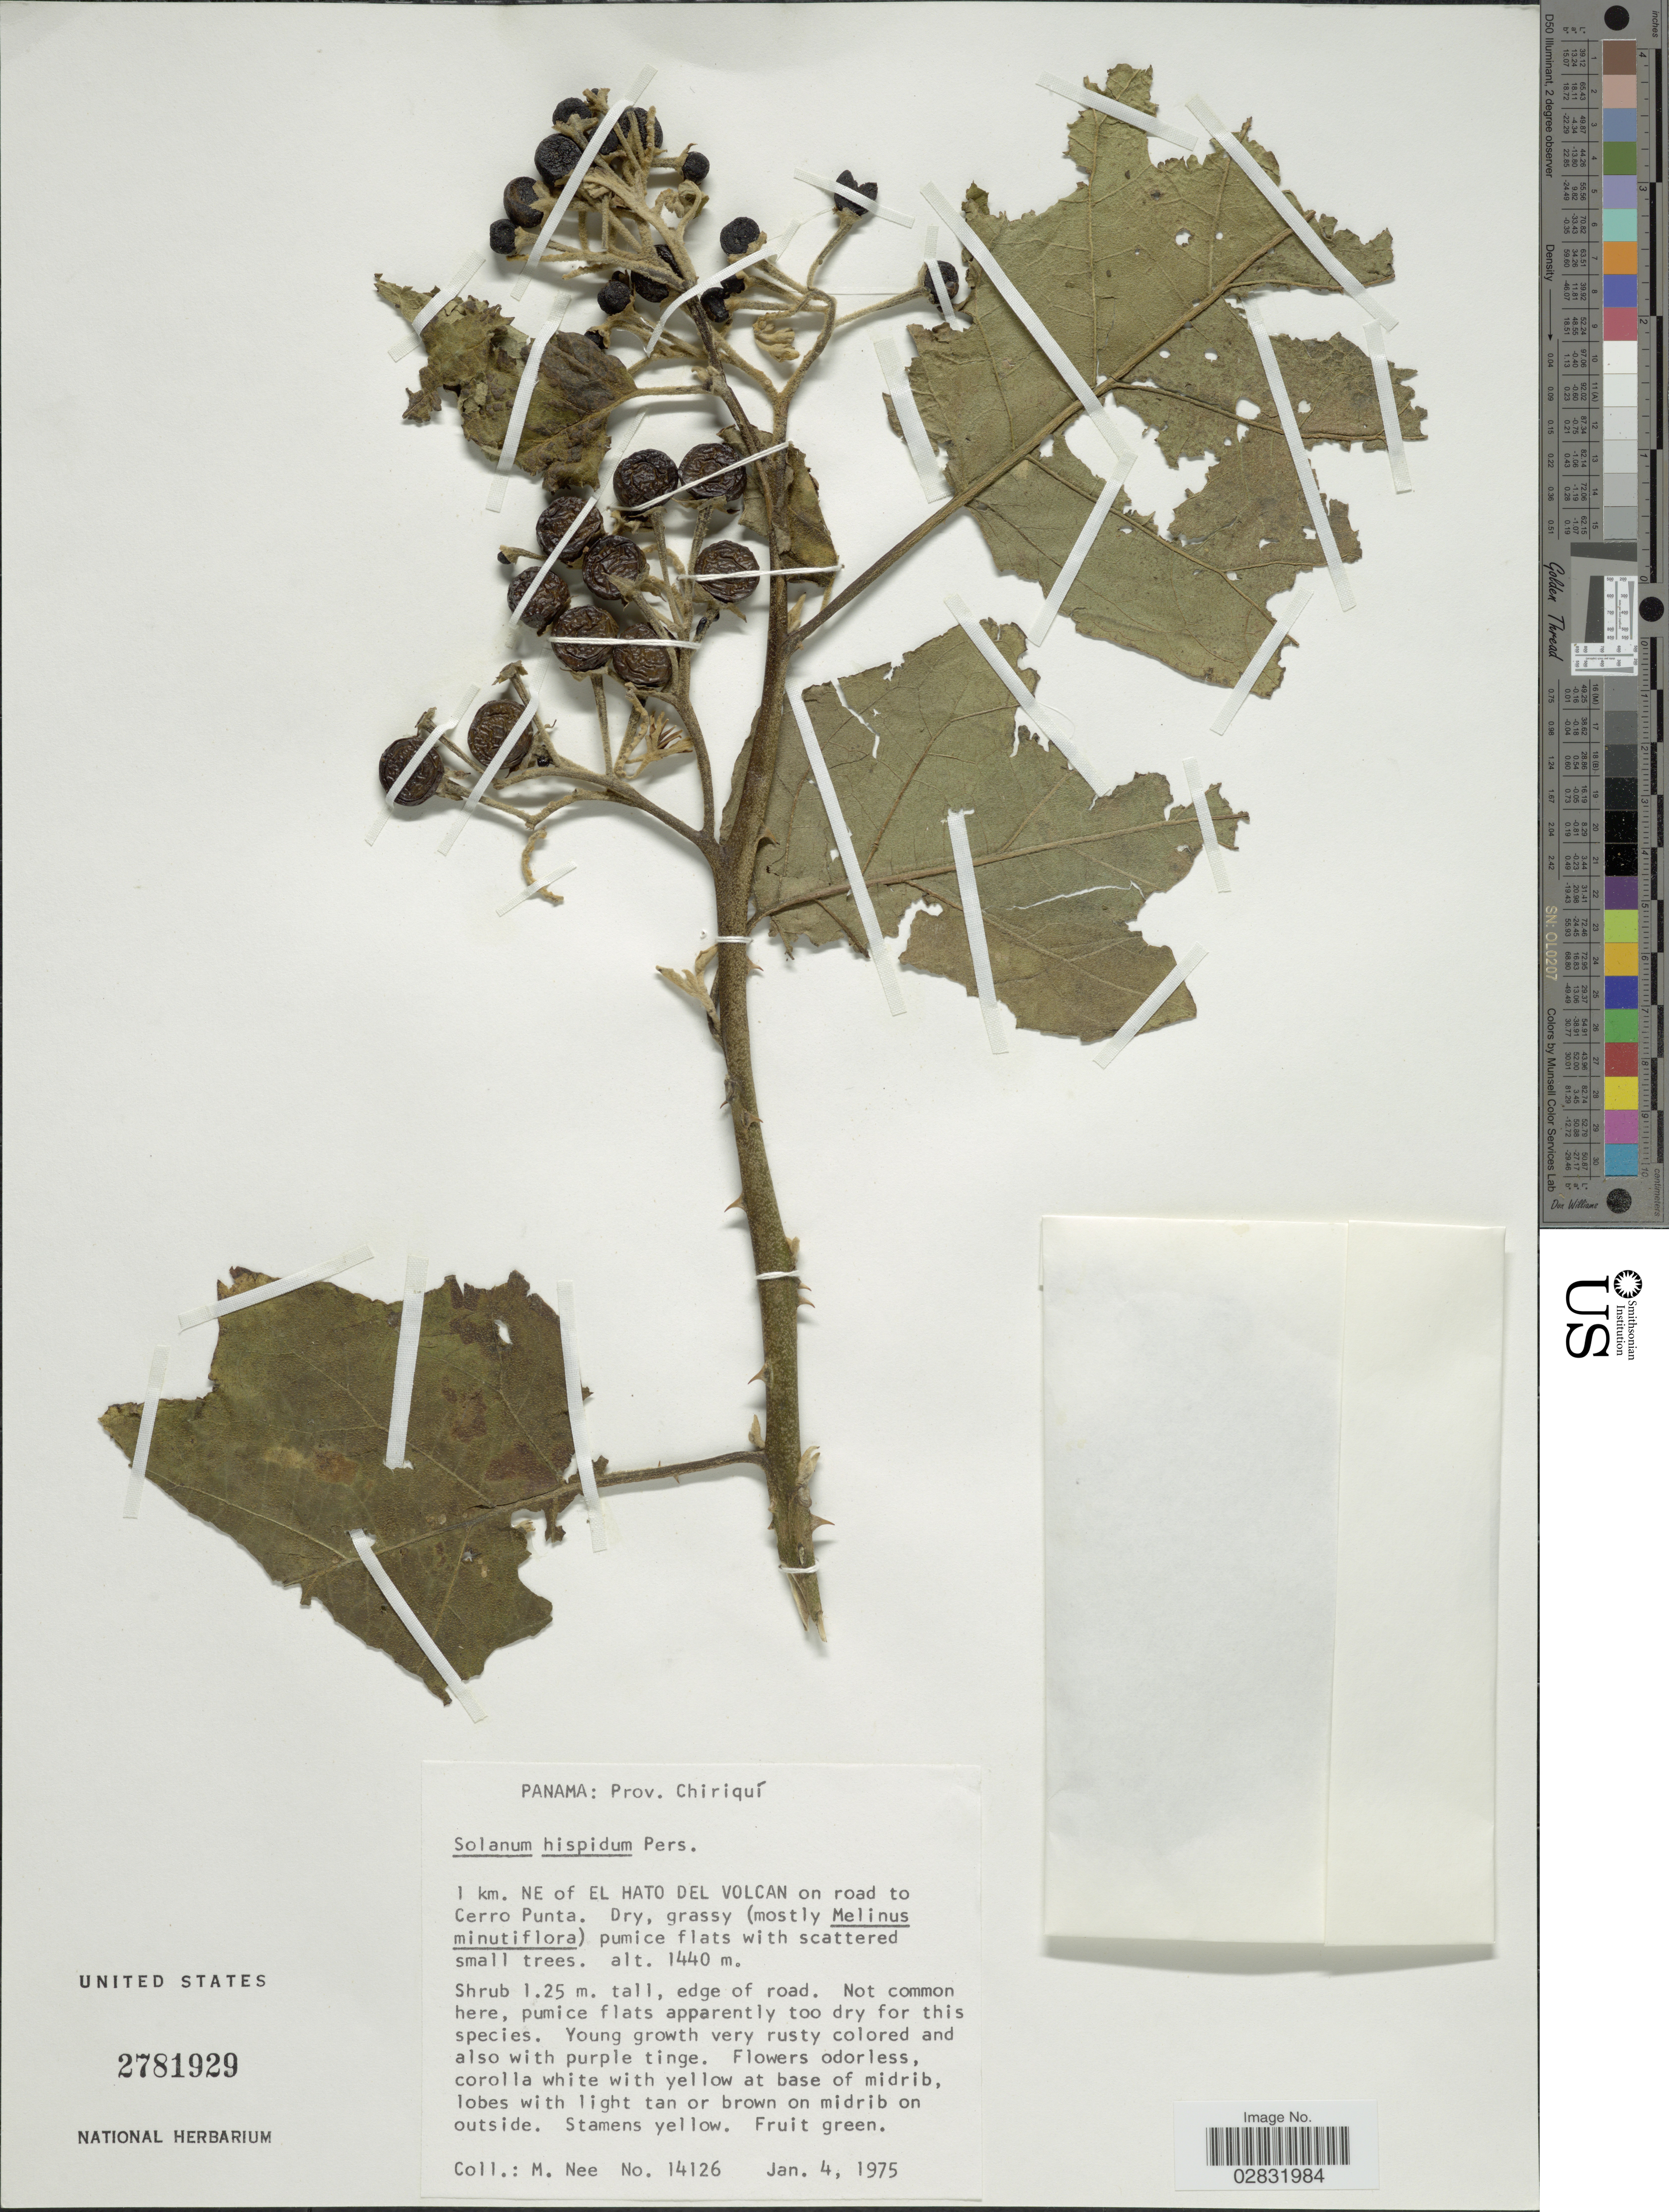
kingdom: Plantae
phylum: Tracheophyta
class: Magnoliopsida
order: Solanales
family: Solanaceae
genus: Solanum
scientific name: Solanum hispidum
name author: Pers.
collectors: M. Nee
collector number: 14126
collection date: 1975-01-04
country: Panama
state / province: Chiriqui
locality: Prov. Chiriqui, 1 km. NE of El Hato del Volcan on road to Cerro Punta.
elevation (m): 1440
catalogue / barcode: US 2781929